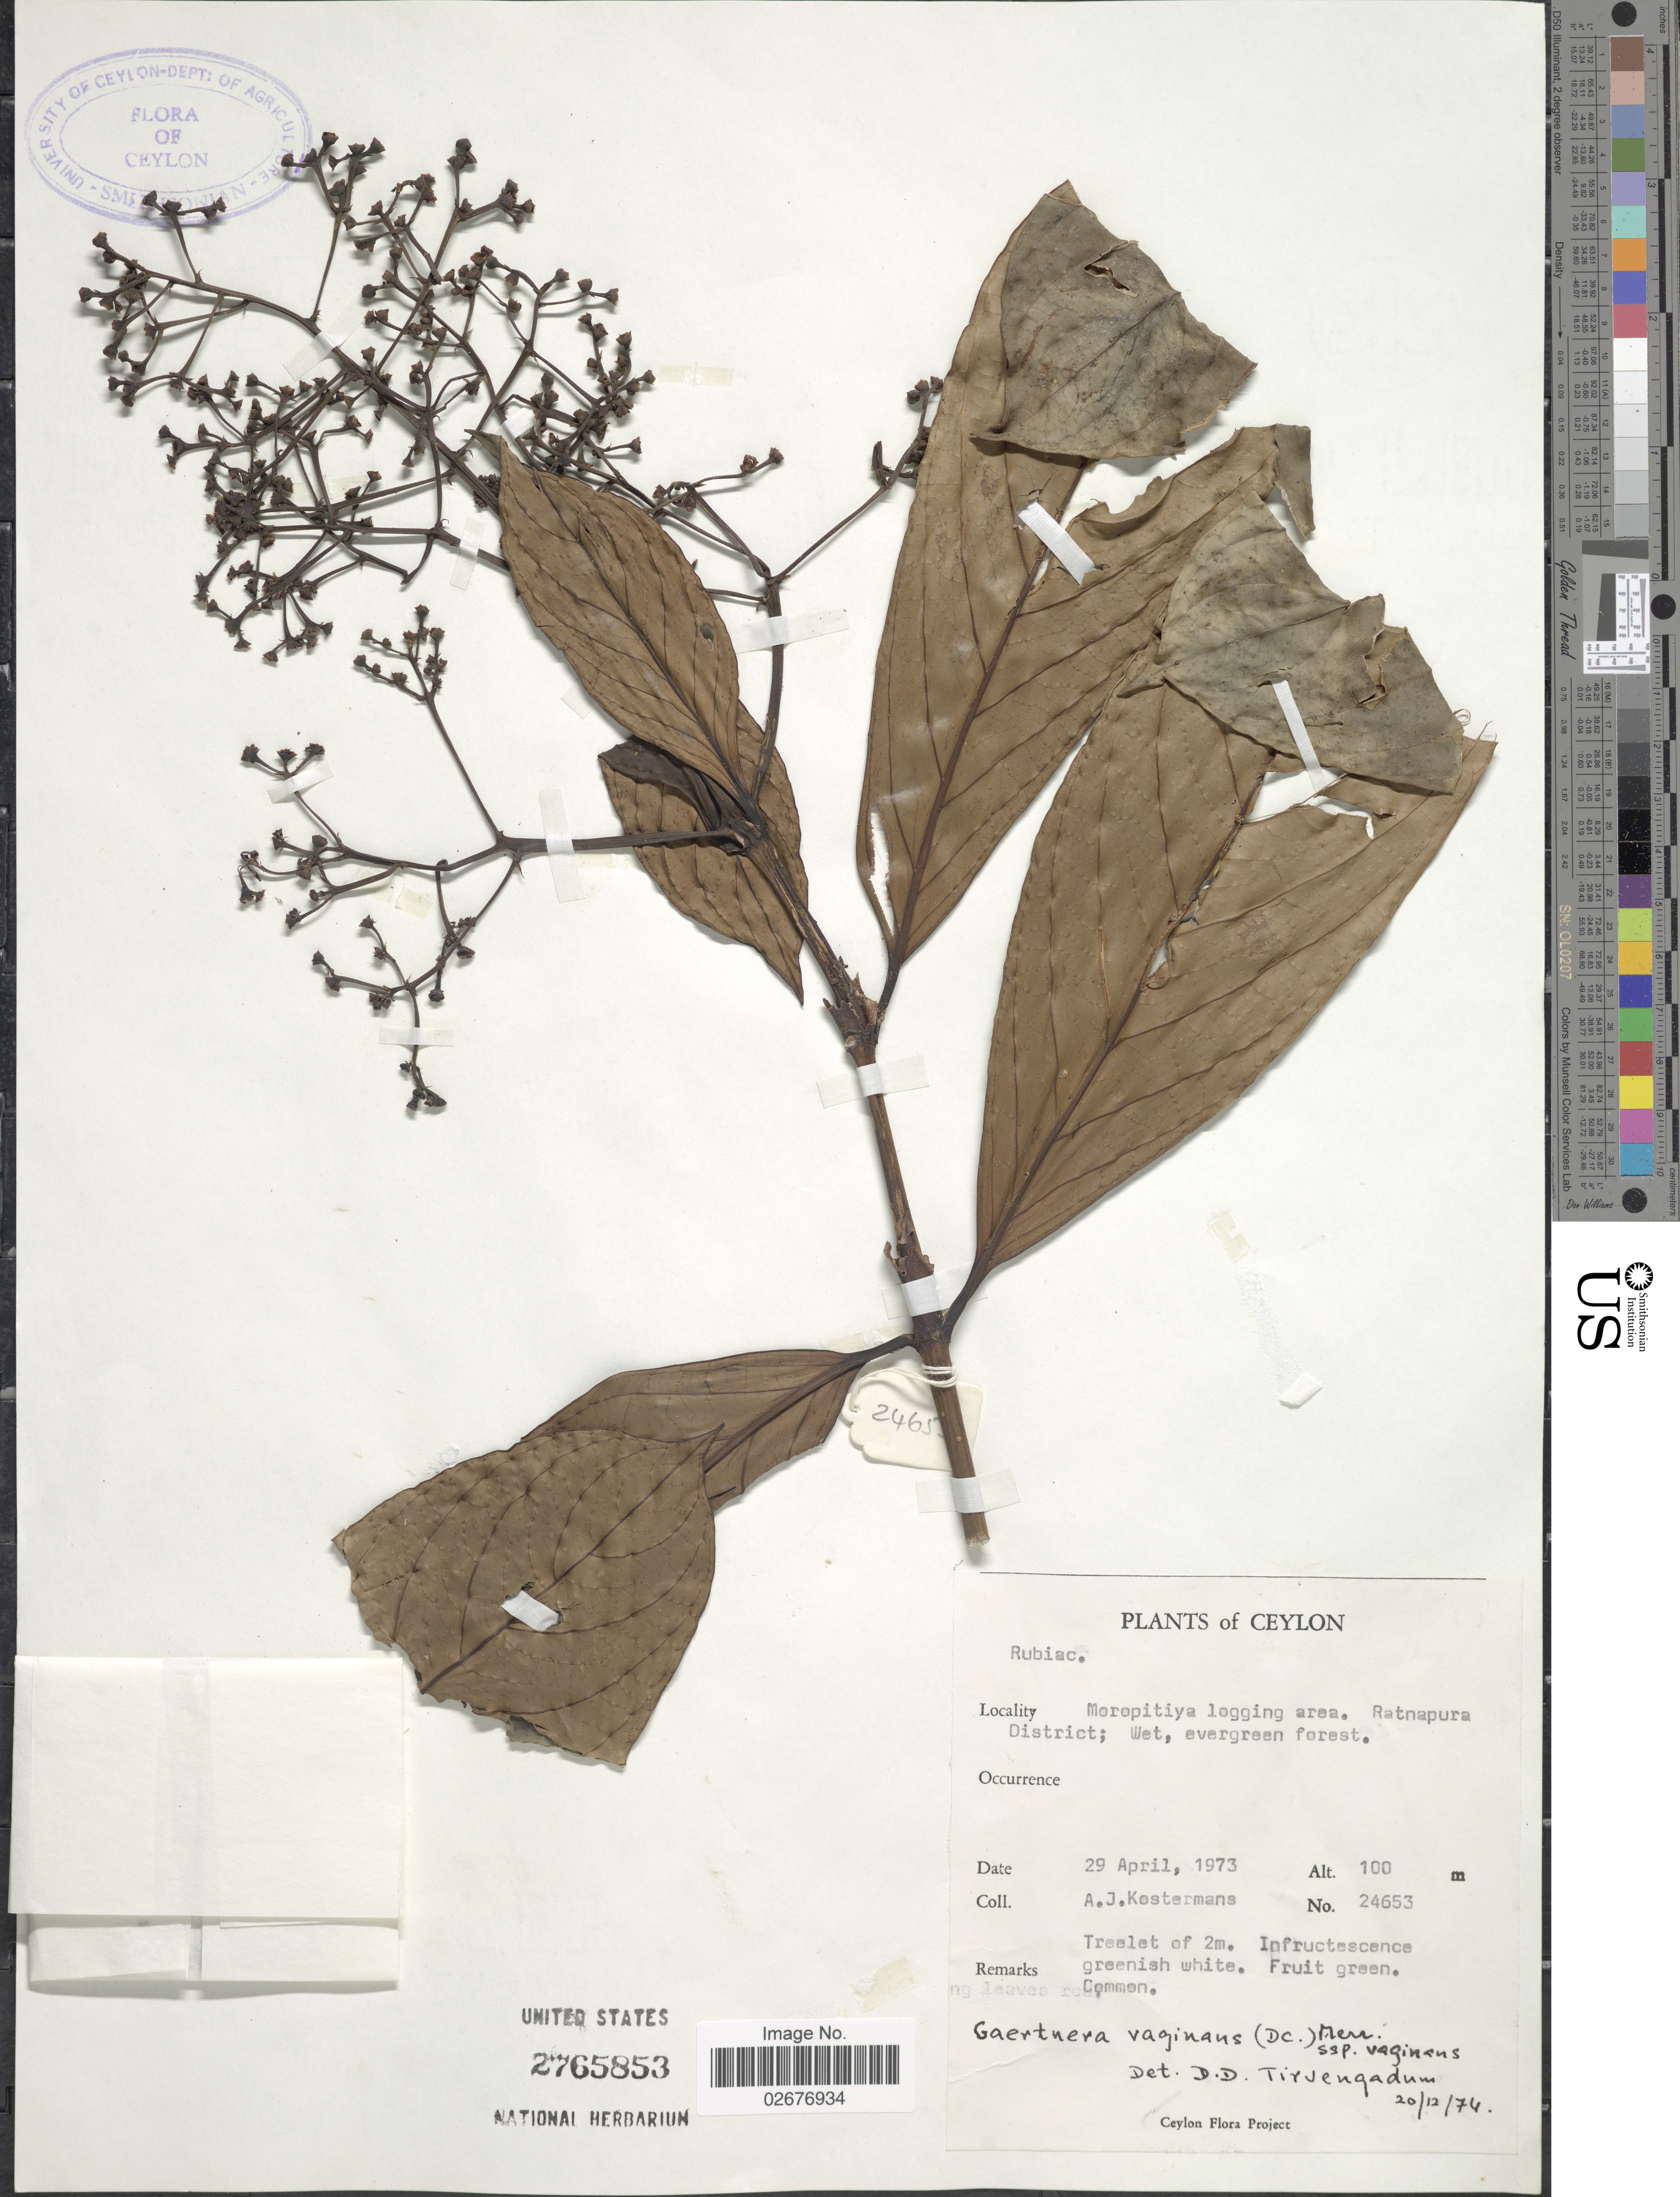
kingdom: Plantae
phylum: Tracheophyta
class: Magnoliopsida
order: Gentianales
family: Rubiaceae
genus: Gaertnera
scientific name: Gaertnera vaginans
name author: (DC.) Merr.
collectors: A. J. G. Kostermans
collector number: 24653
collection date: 1973-04-29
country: Sri Lanka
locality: Ceylon, Moropitiya logging area, Ratnapura District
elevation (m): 100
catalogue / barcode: US 2765853